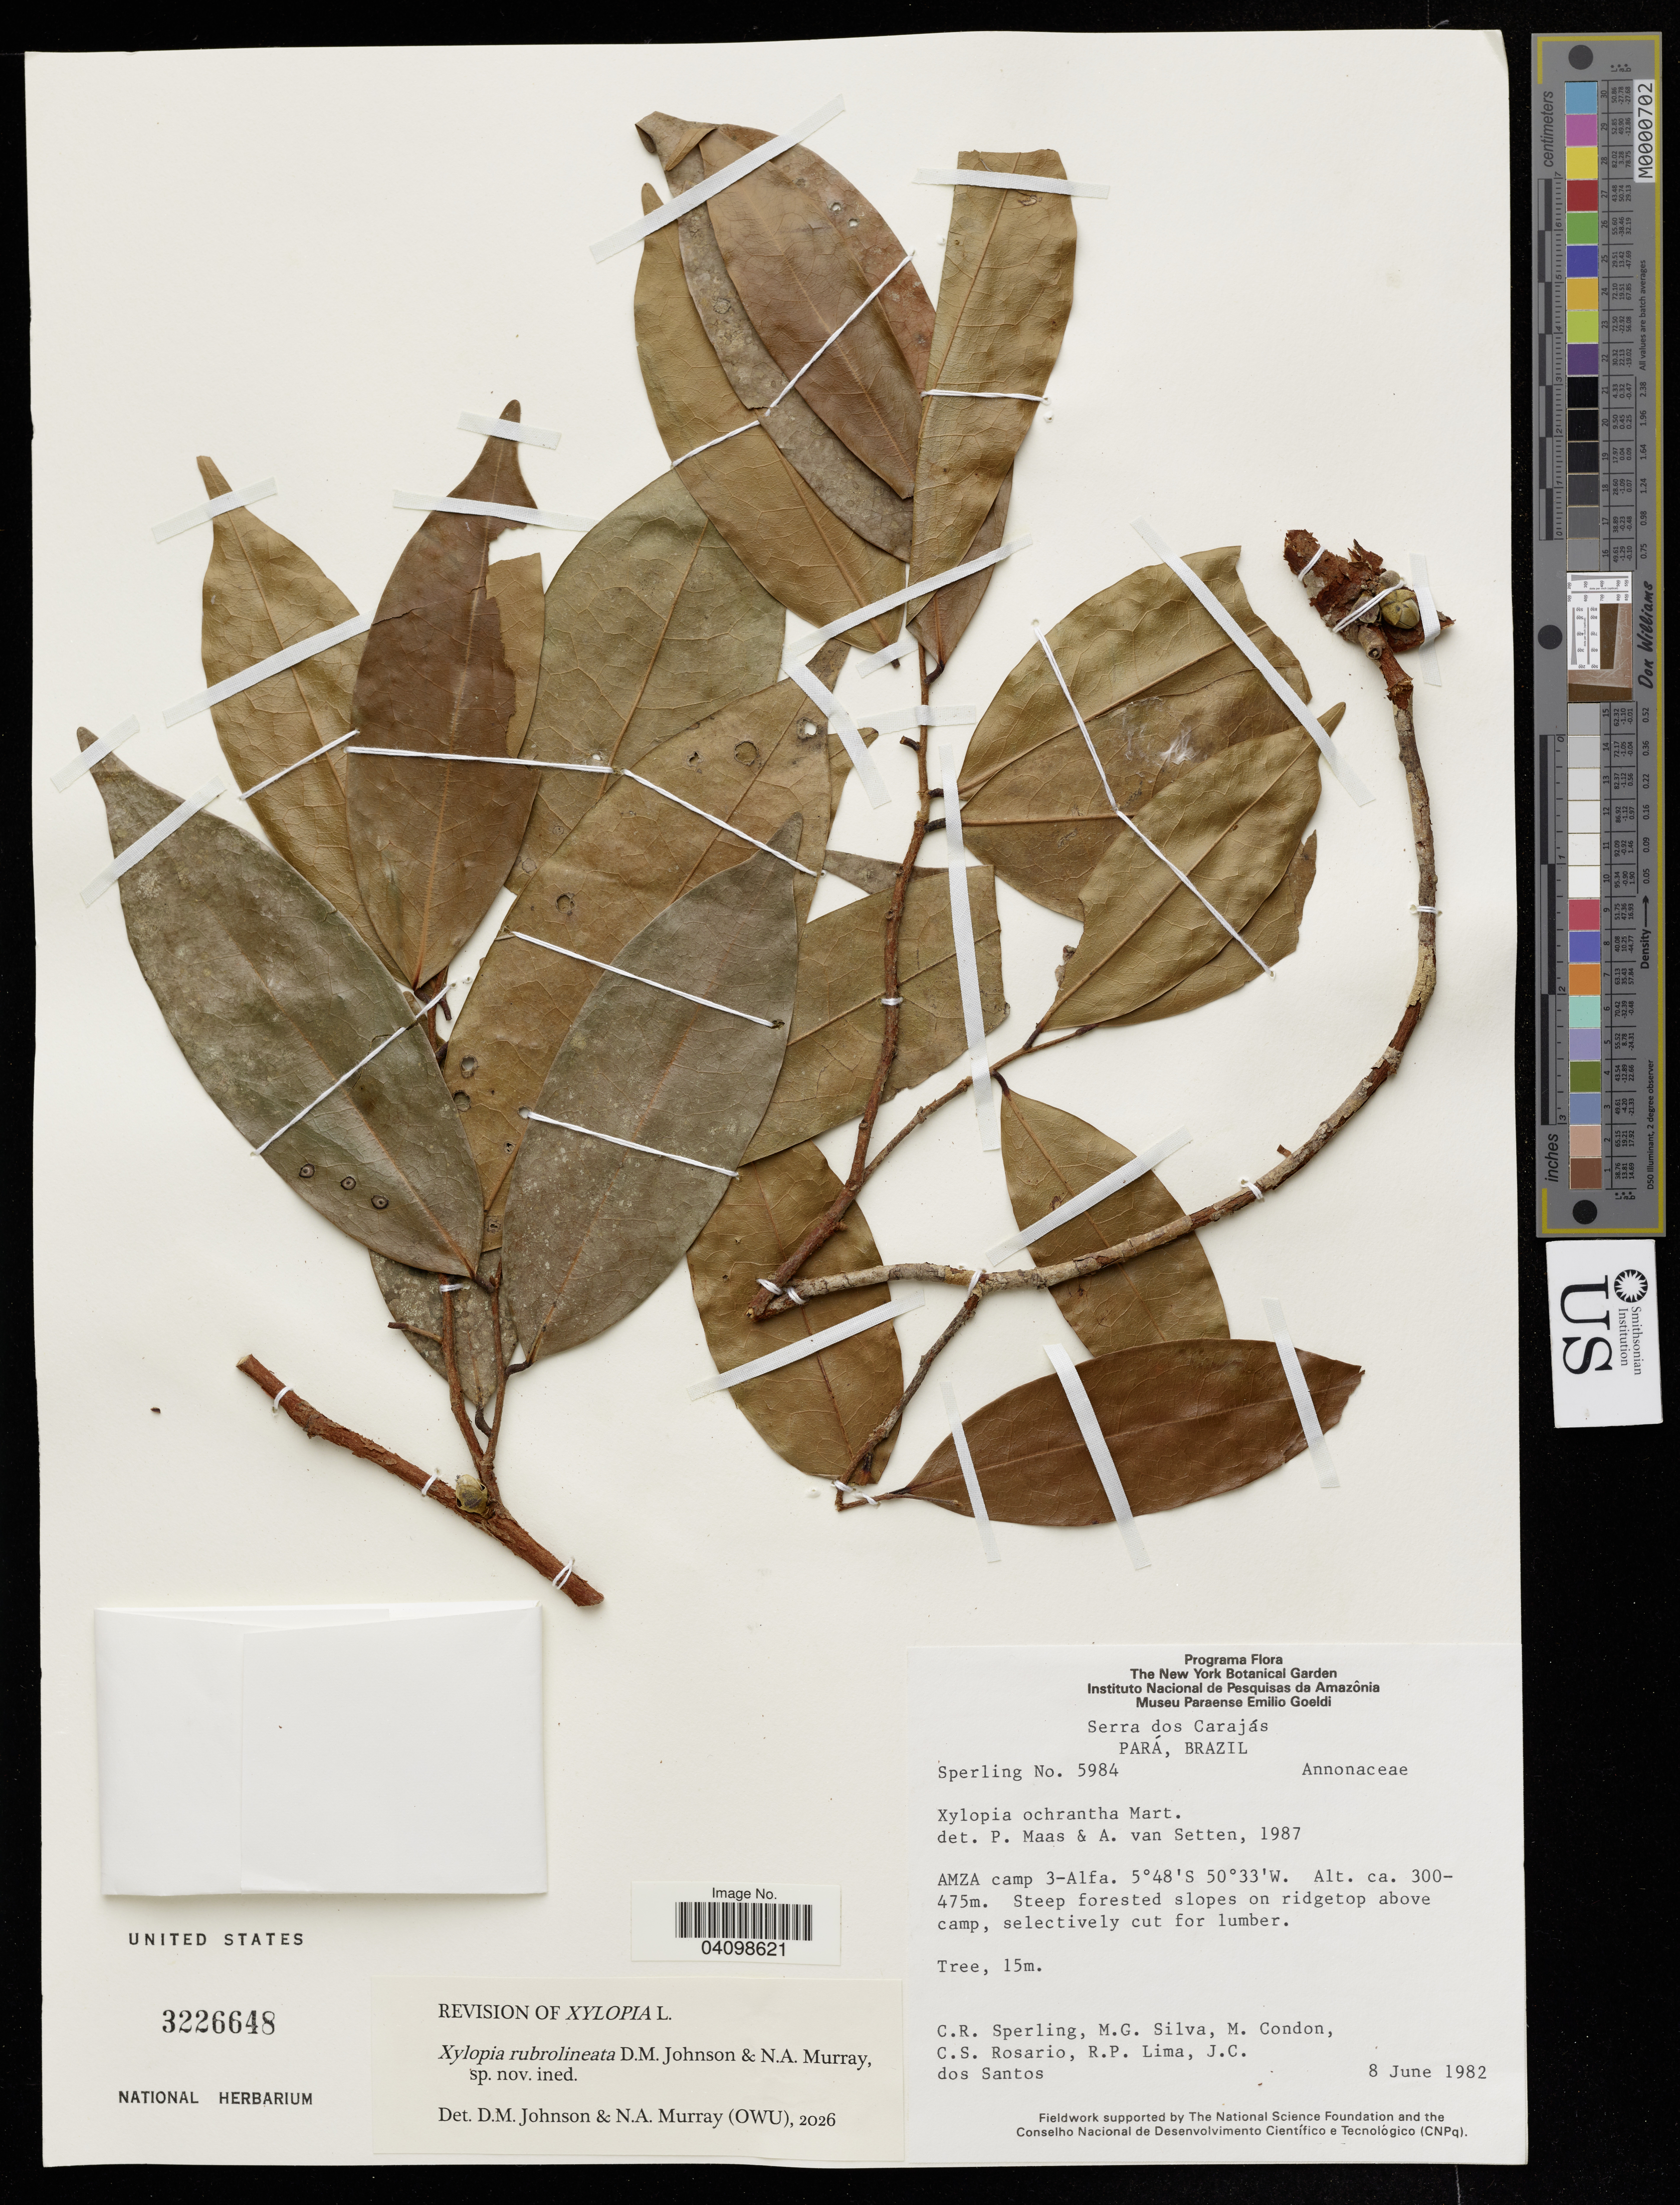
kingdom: Plantae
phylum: Tracheophyta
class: Magnoliopsida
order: Magnoliales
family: Annonaceae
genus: Xylopia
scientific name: Xylopia rubrolineata D.M. Johnson & N.A. Murray sp. nov. ined.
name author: D.M. Johnson & N.A. Murray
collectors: C. R. Sperling, M. G. Silva, M. Condon & C. S. Rosario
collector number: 5984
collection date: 1982-06-08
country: Brazil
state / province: Pará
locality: Serra dos Carajás. Amza camp 3-Alfa.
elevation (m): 300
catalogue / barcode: US 3226648